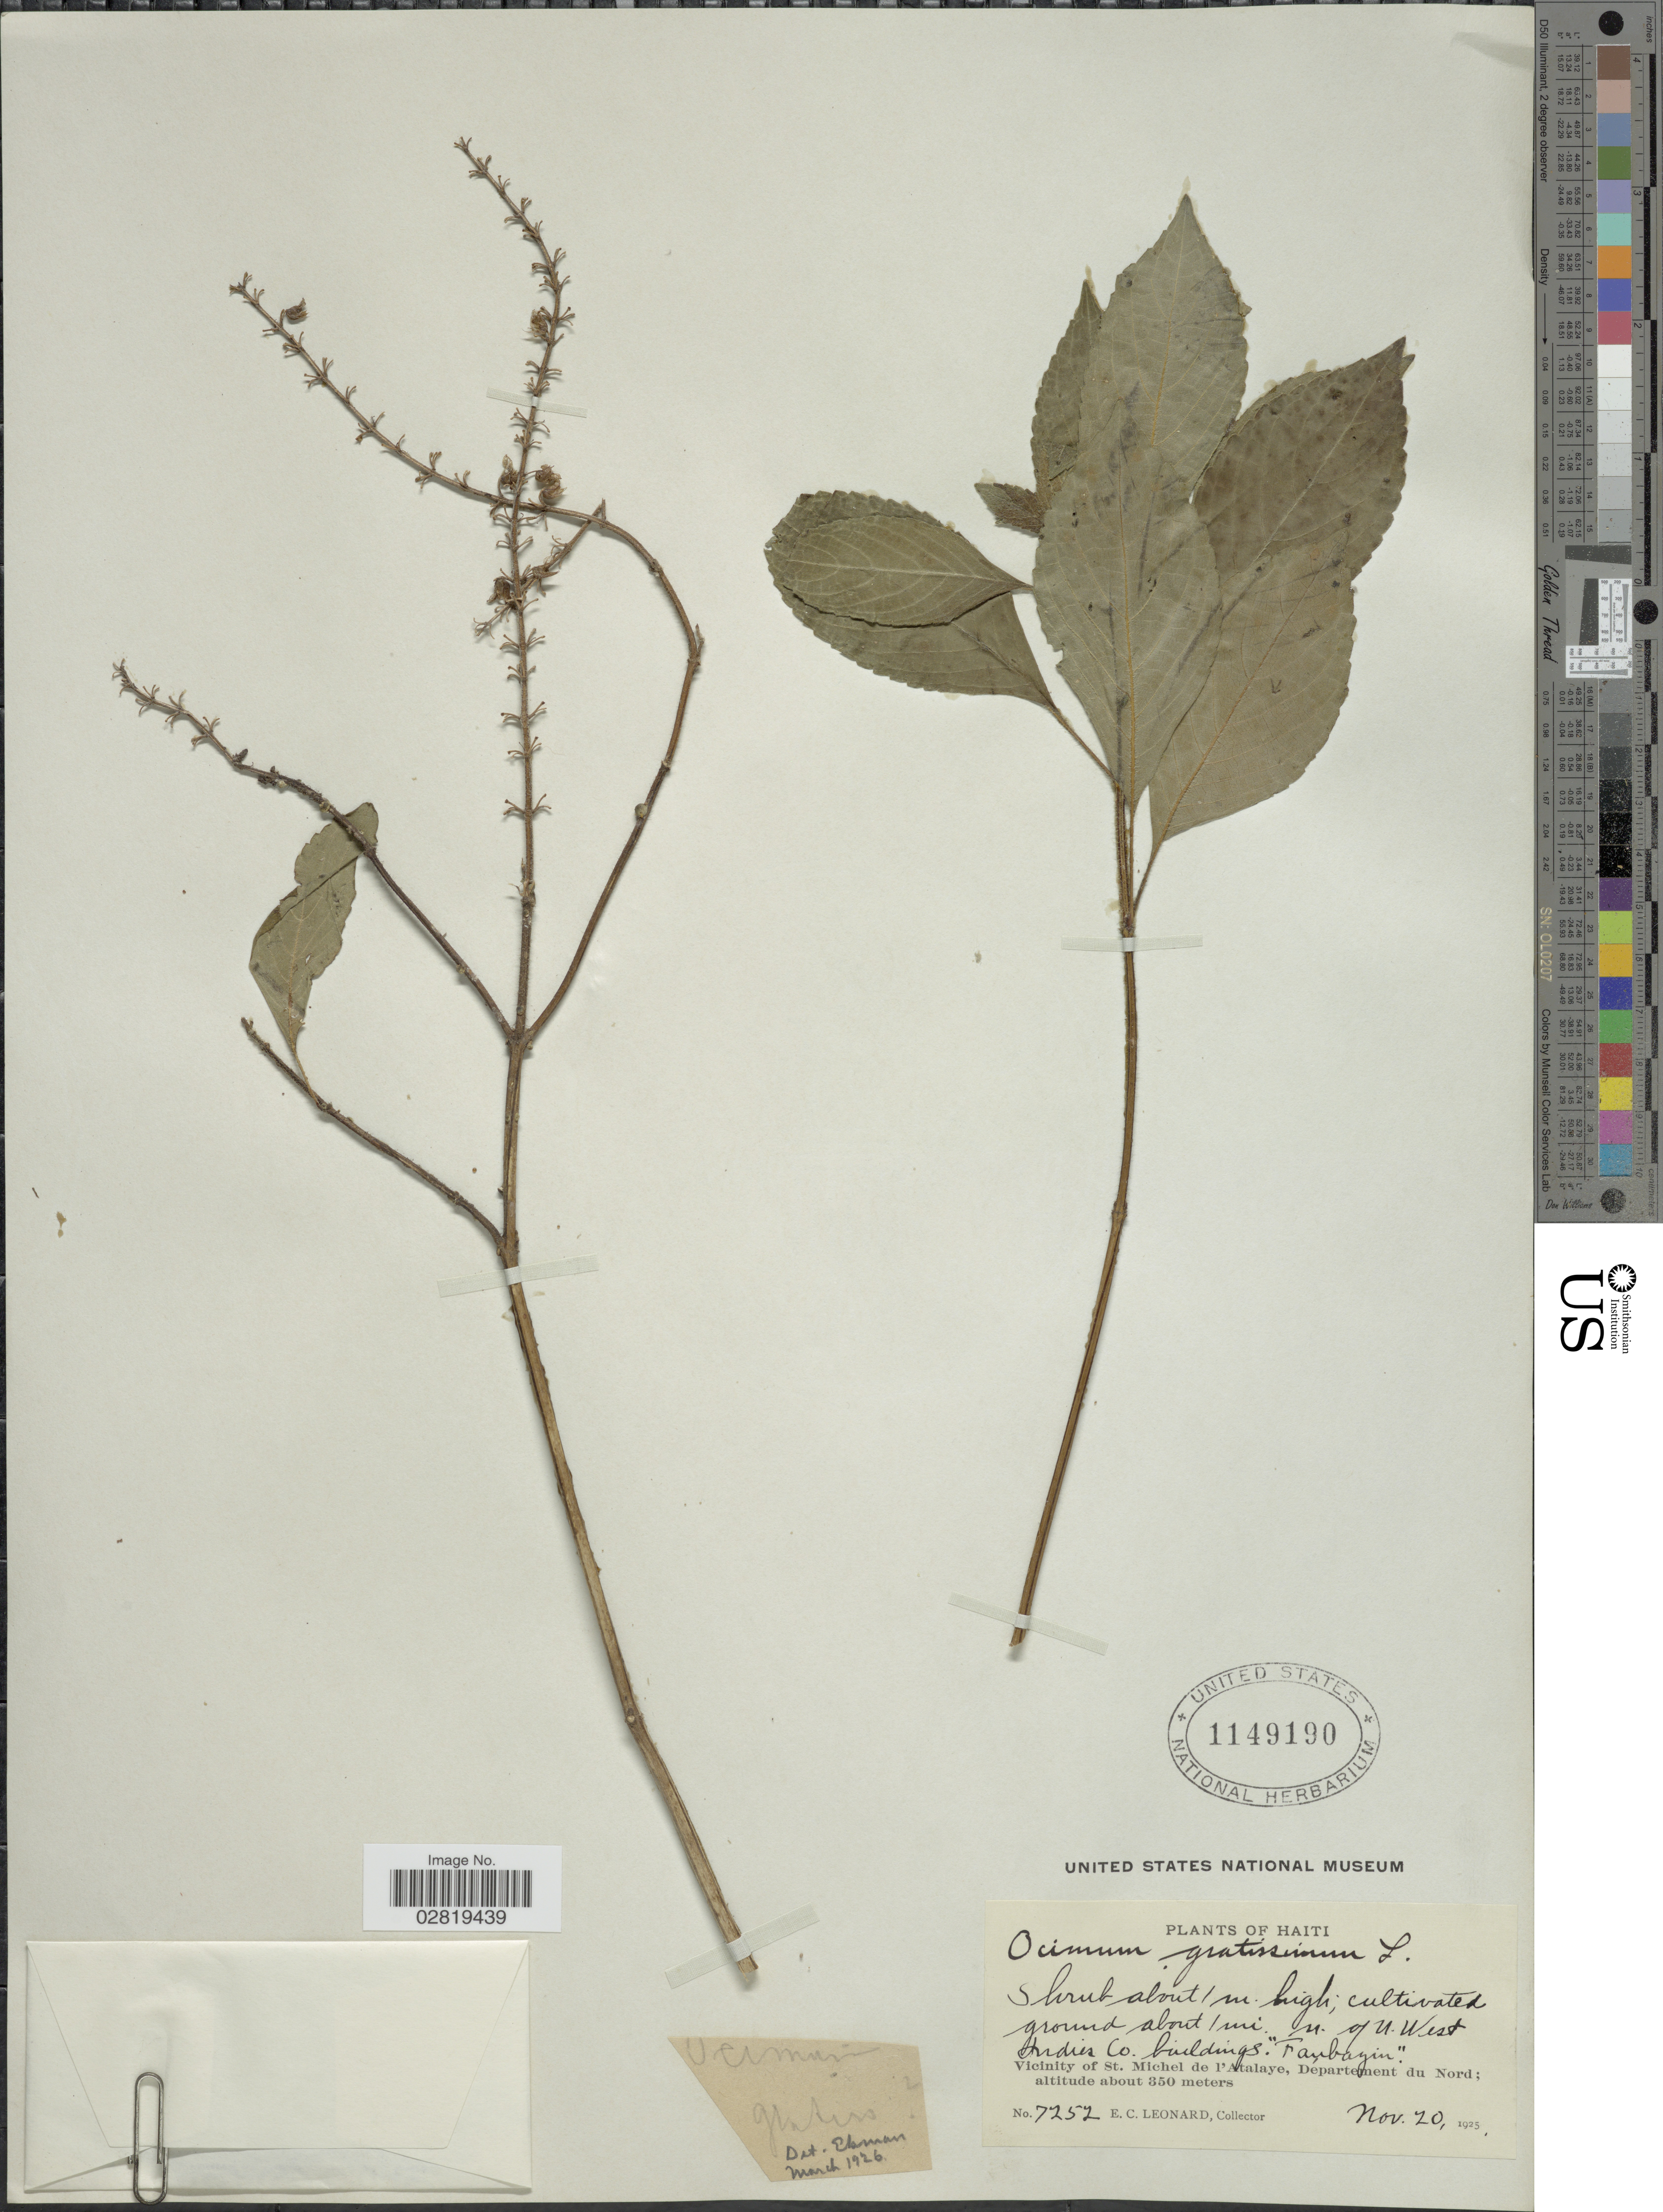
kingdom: Plantae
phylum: Tracheophyta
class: Magnoliopsida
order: Lamiales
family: Lamiaceae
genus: Ocimum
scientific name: Ocimum gratissimum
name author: L.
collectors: E. C. Leonard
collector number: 7252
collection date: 1925-11-20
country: Haiti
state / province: Nord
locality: Cultivated ground about 1 mi, n. of N.West Indies Co. buildings, Vicinity of St. Michel de l'Atalaye, Departement du Nord.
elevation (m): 350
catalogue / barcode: US 1149190